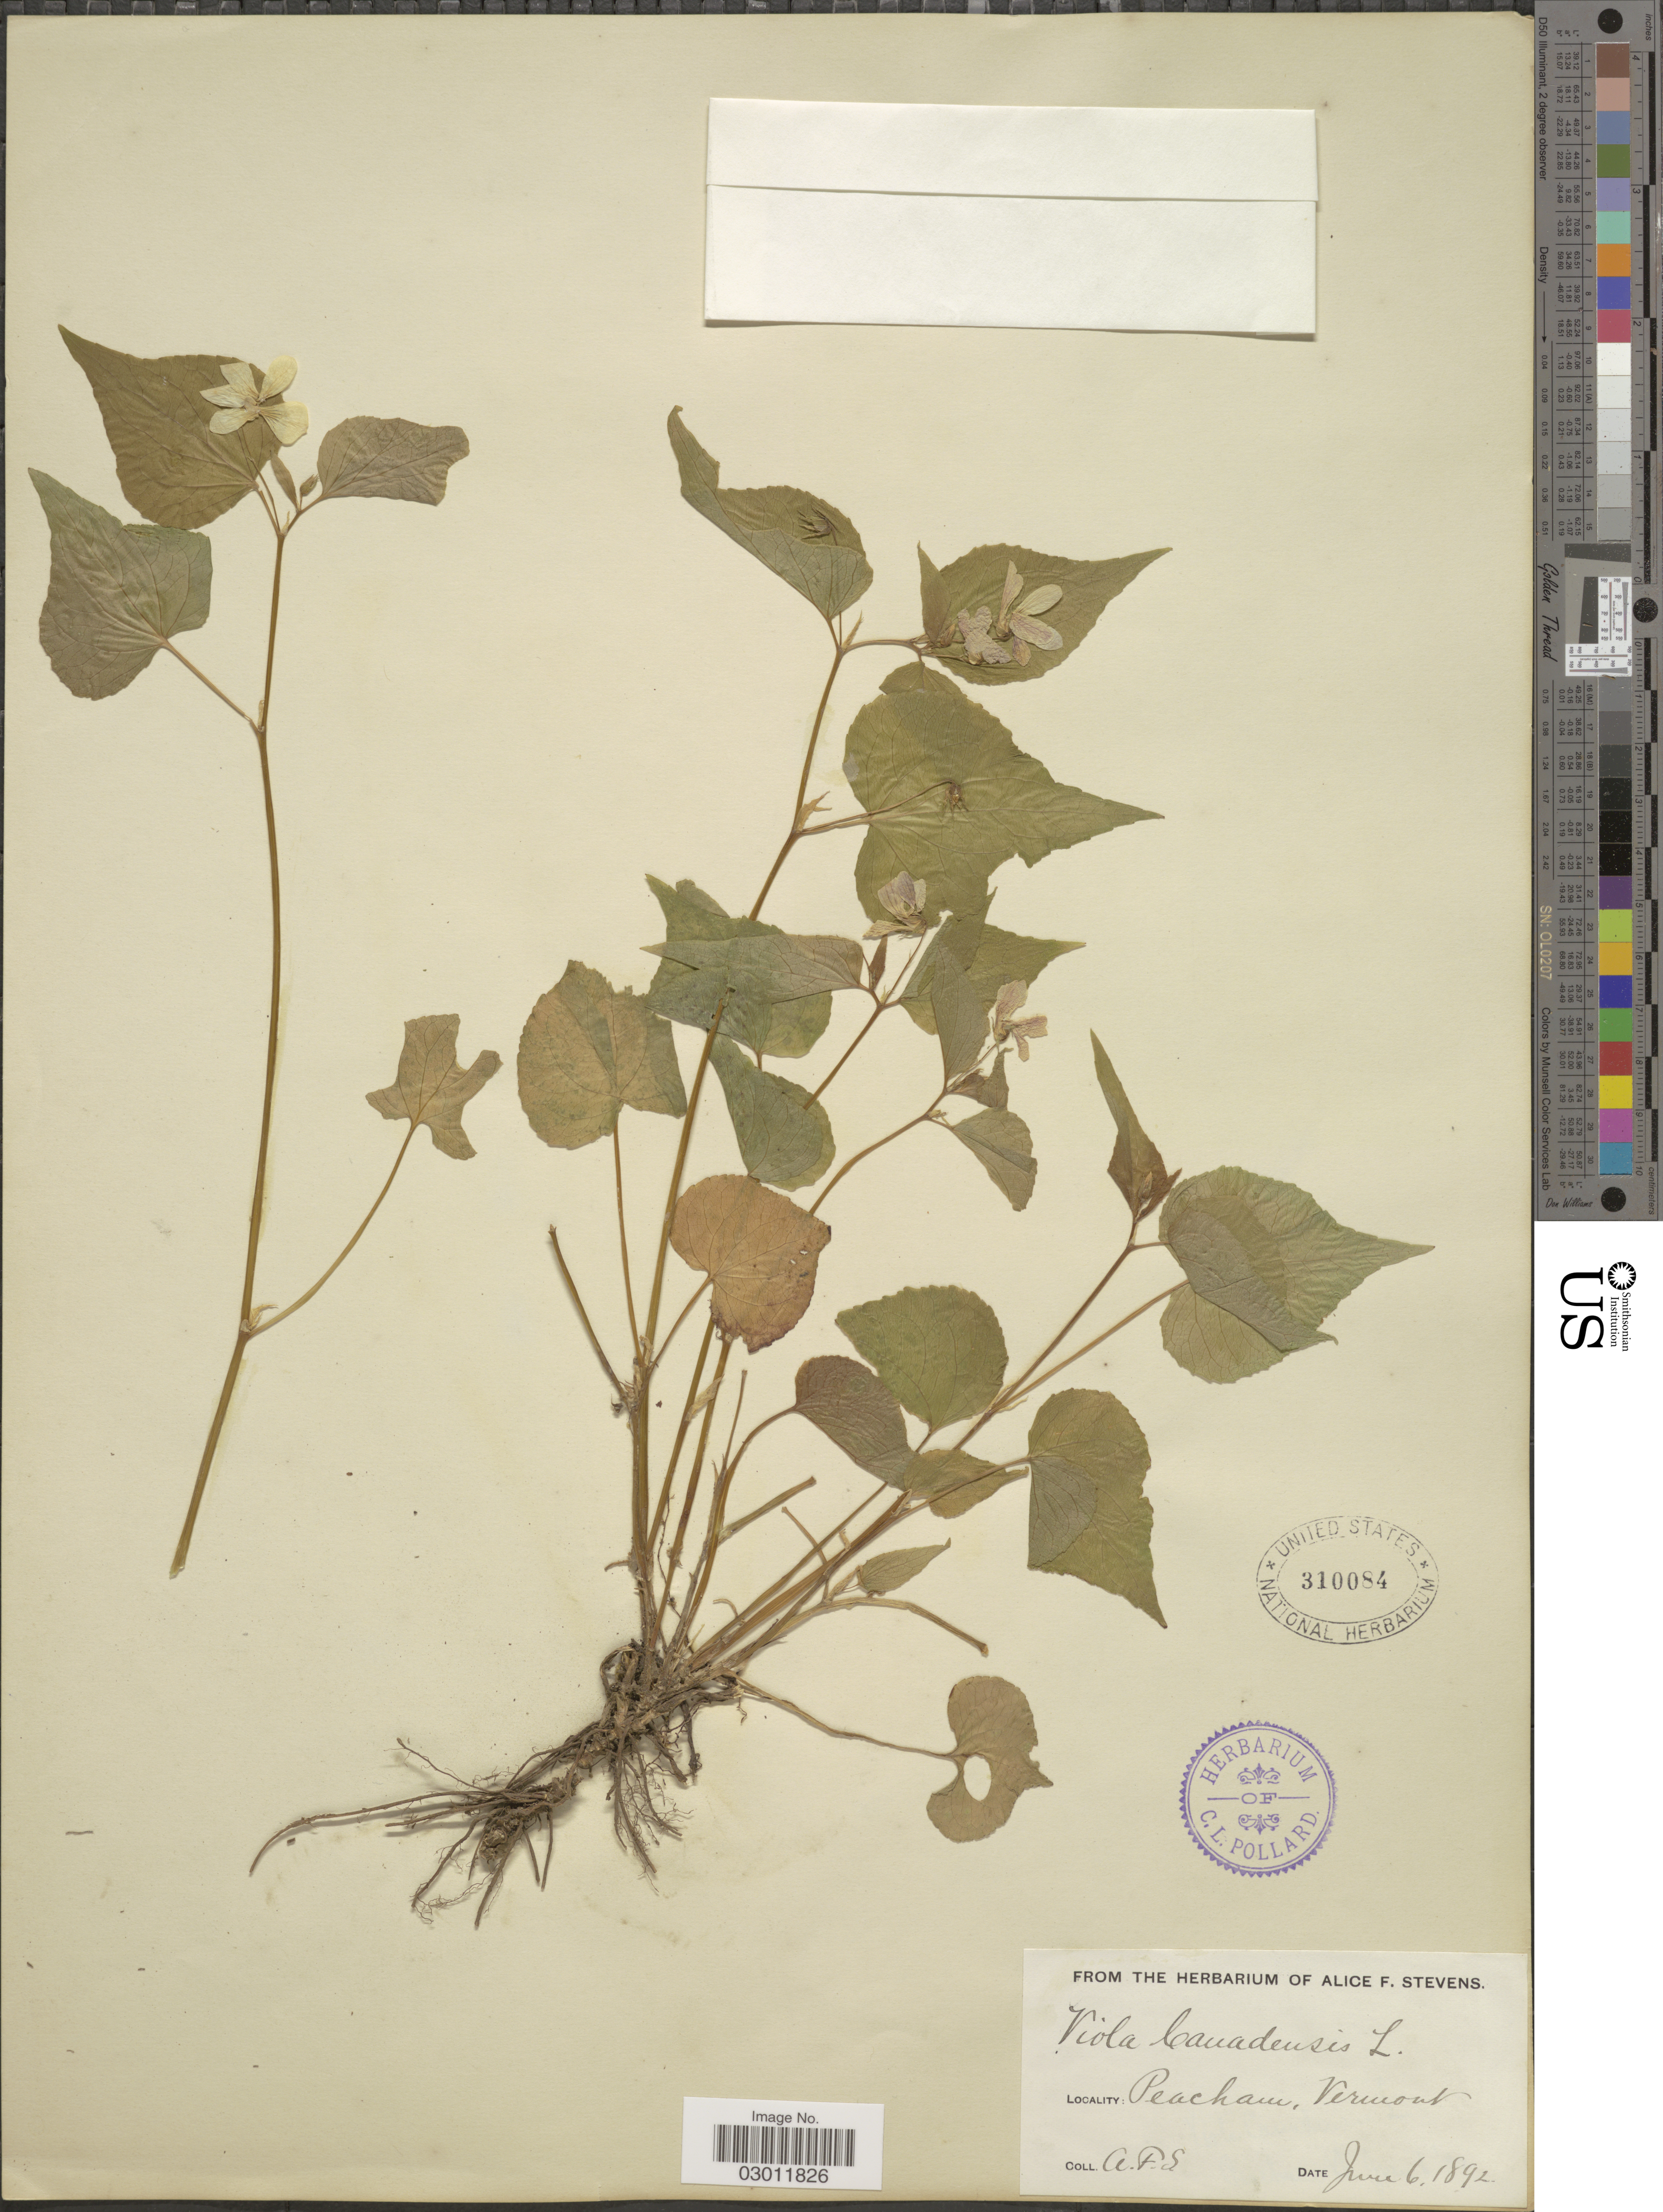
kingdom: Plantae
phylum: Tracheophyta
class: Magnoliopsida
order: Malpighiales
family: Violaceae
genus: Viola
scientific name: Viola canadensis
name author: L.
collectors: A. Stevens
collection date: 1892-06-06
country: United States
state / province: Vermont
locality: Peacham.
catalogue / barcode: US 310084